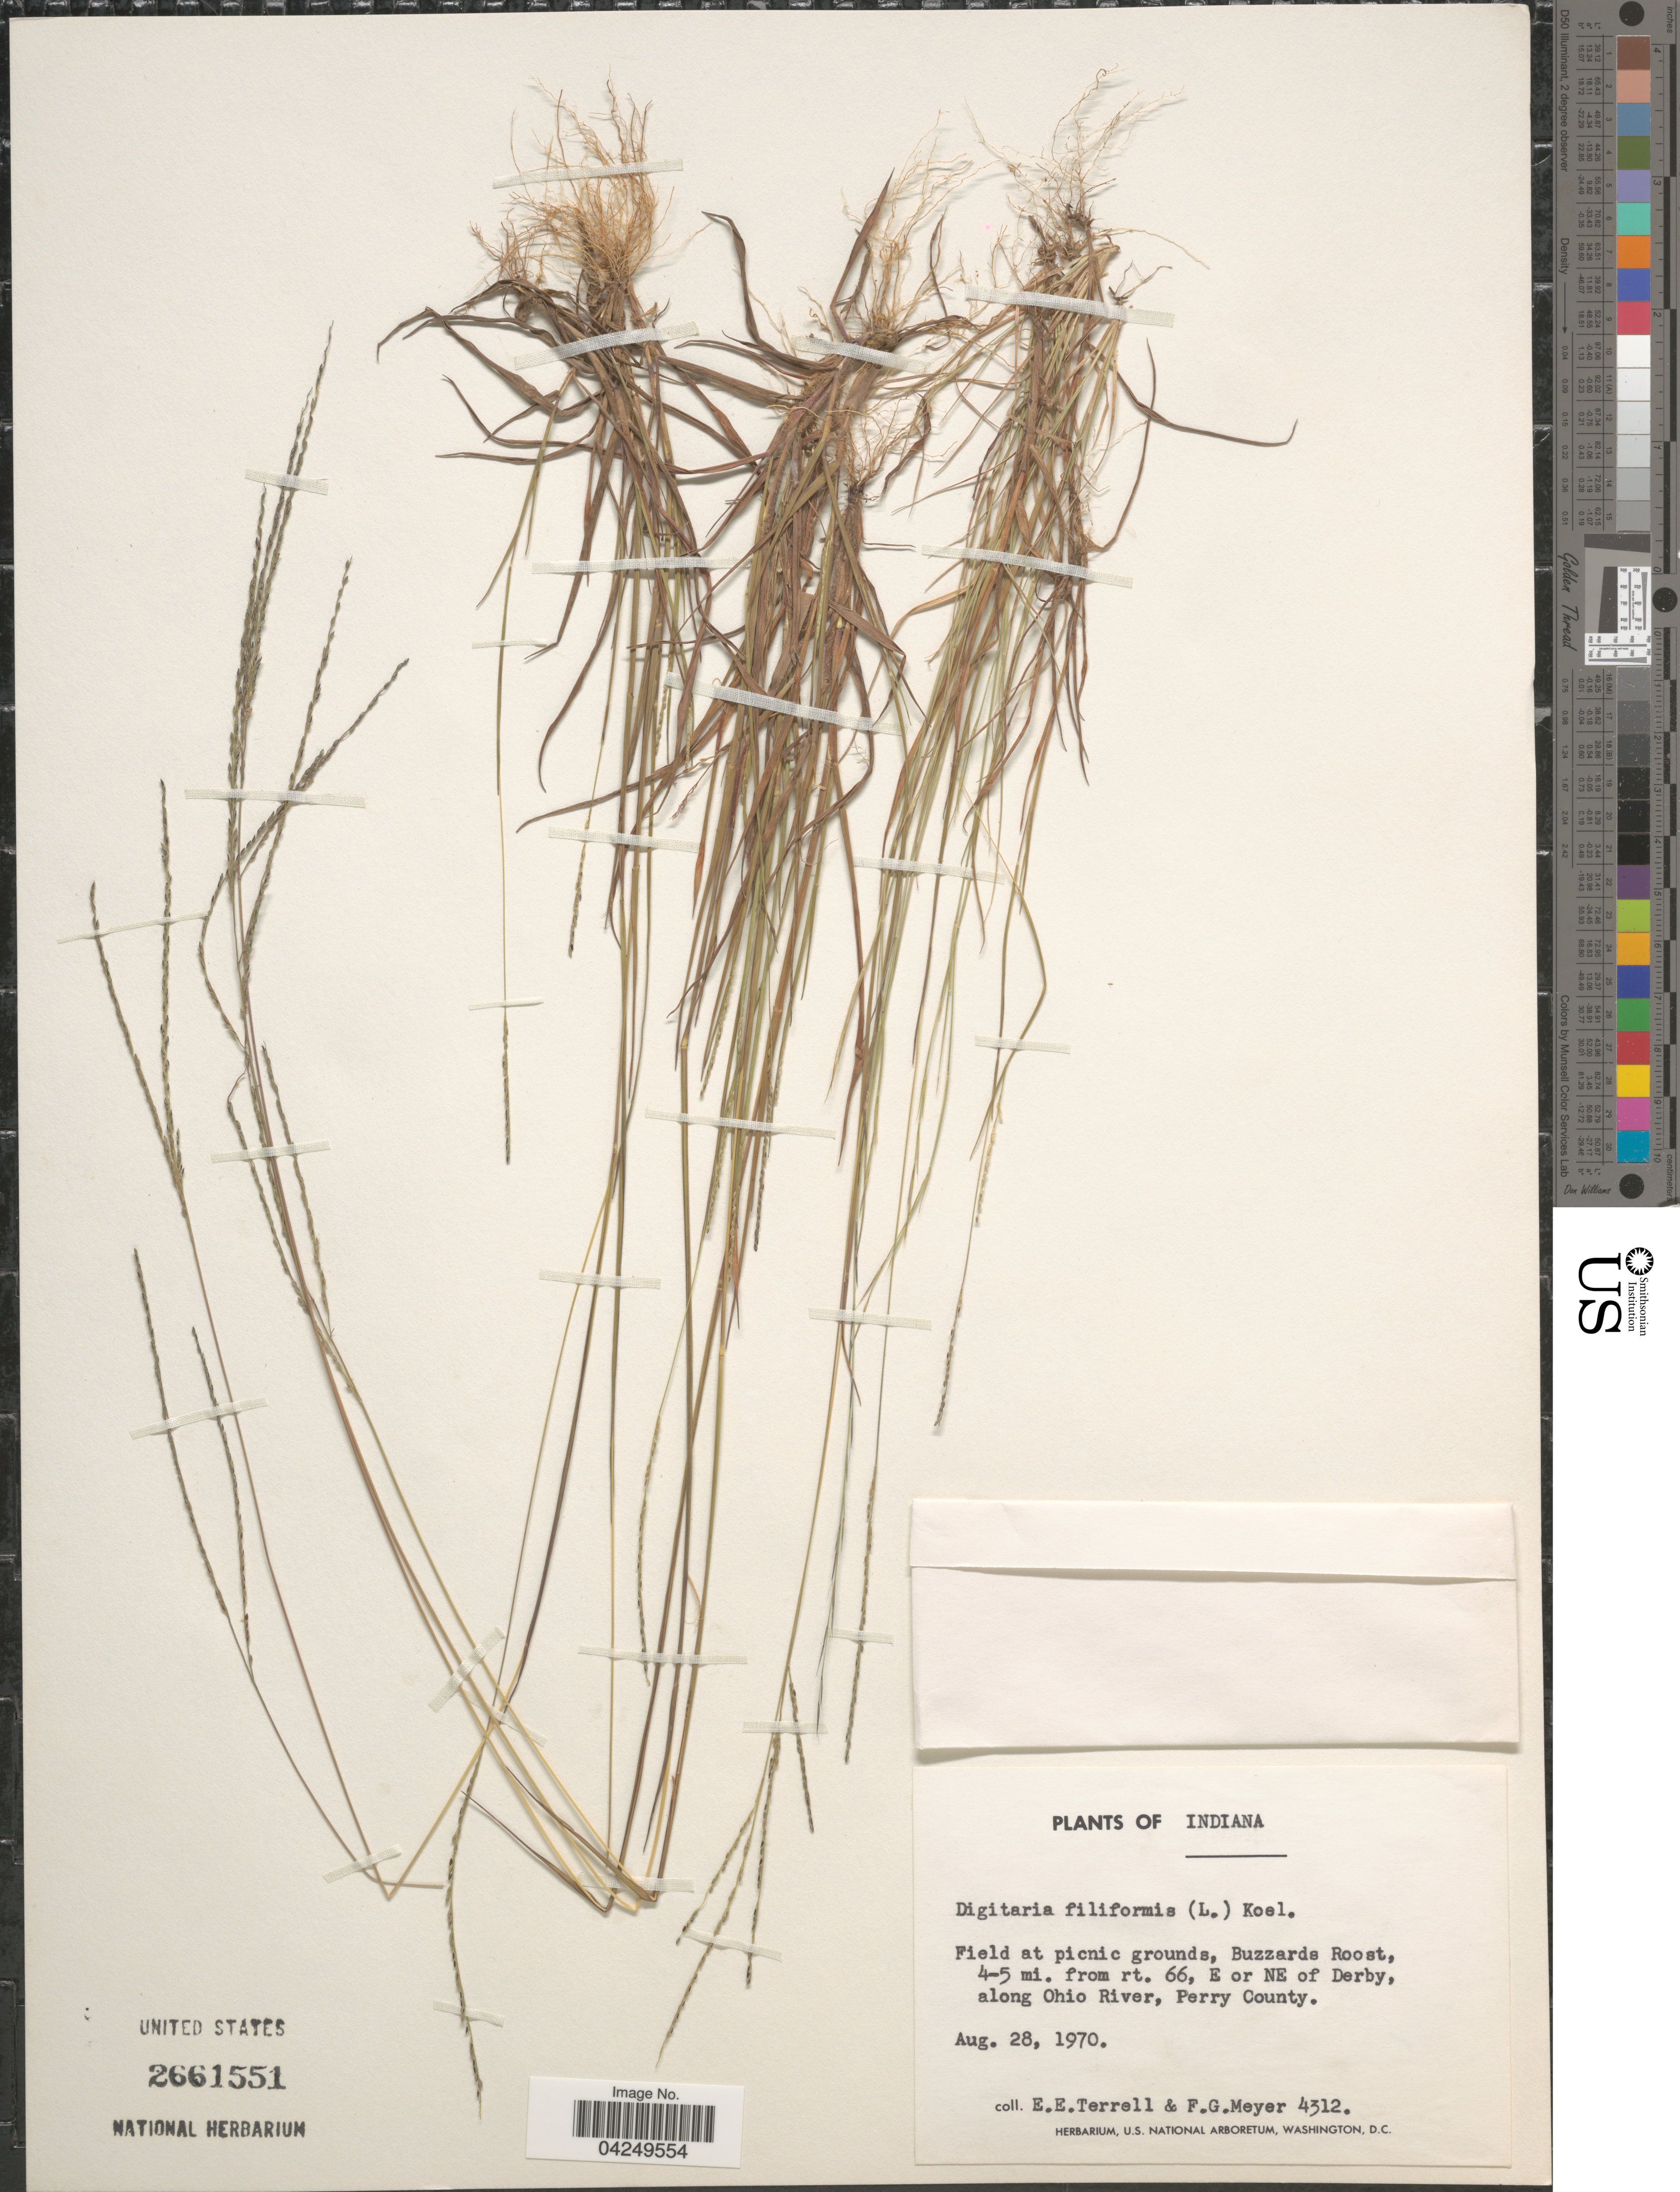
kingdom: Plantae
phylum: Tracheophyta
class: Liliopsida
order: Poales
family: Poaceae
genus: Digitaria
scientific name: Digitaria filiformis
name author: (L.) Koeler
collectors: E. E. Terrell & F. G. Meyer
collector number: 4312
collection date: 1970-08-28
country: United States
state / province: Indiana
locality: Field at picnic grounds, Buzzards Roost, 4-5 mi. from rt. 66, E or NE of Derby, along Ohio River, Perry County.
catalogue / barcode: US 2661551